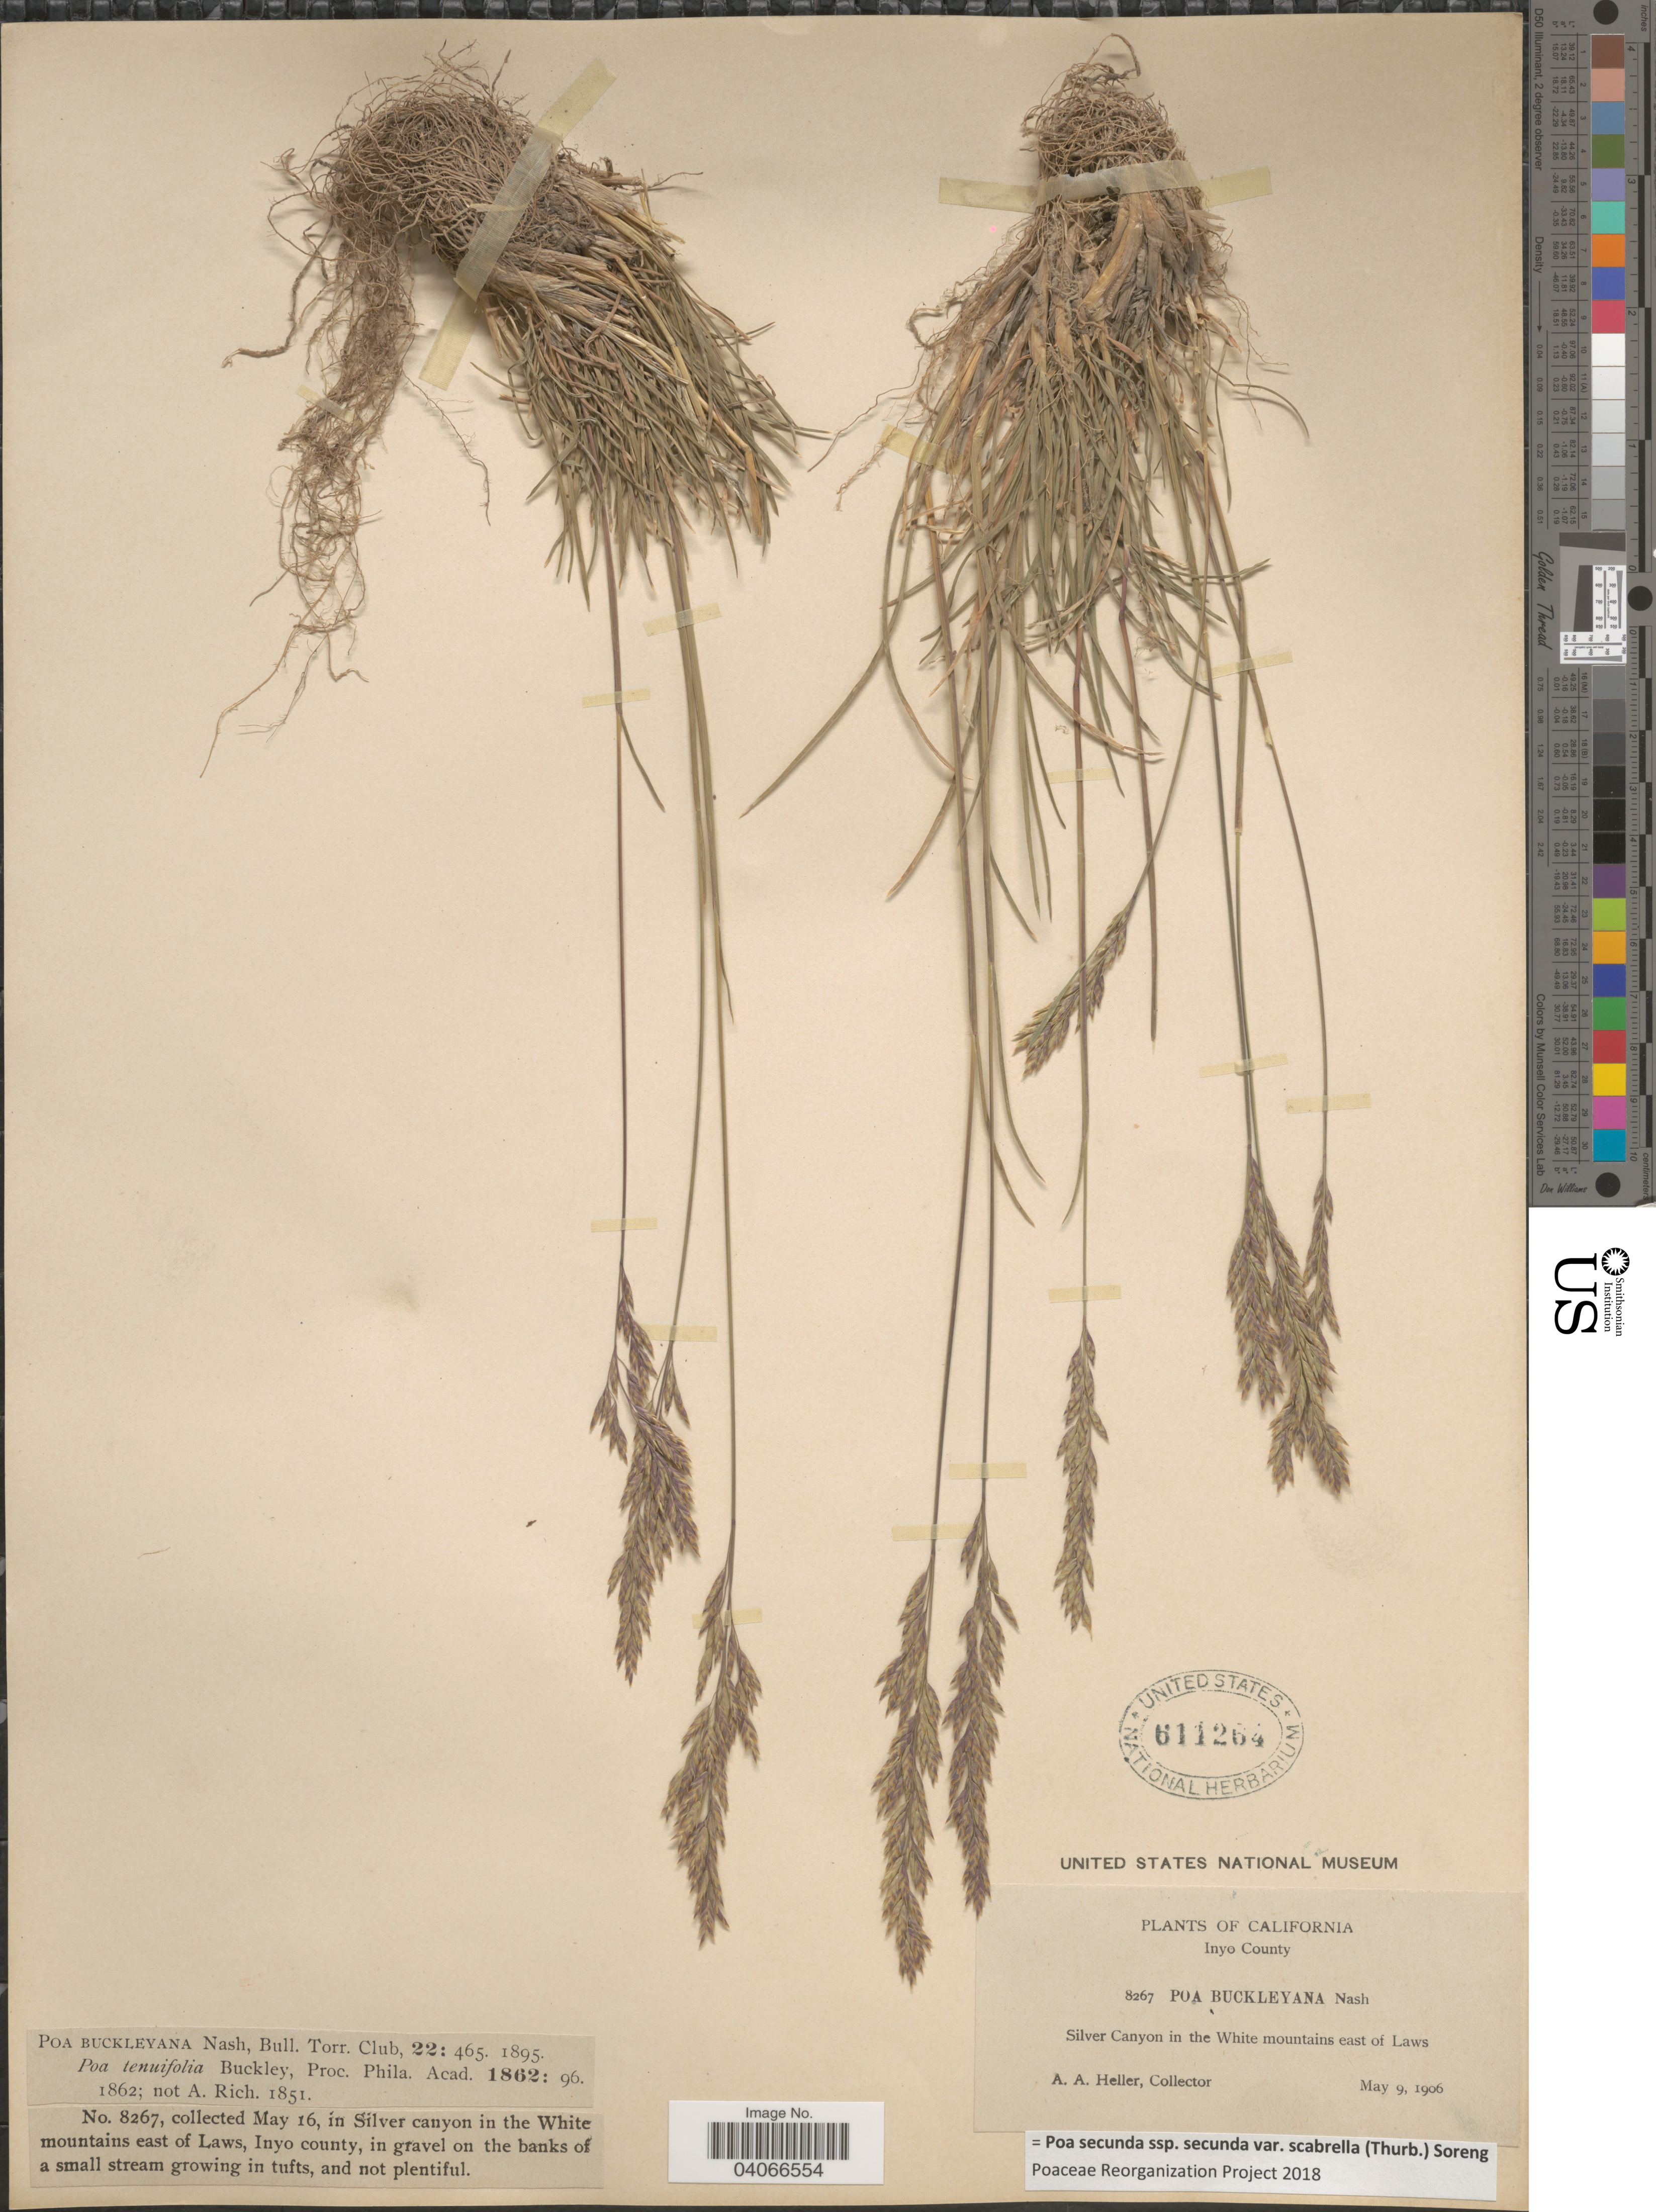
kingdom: Plantae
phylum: Tracheophyta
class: Liliopsida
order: Poales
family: Poaceae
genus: Poa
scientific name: Poa secunda subsp. secunda var. scabrella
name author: (Thurb.) Soreng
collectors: A. A. Heller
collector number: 8267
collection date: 1906-05-09/1906-05-16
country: United States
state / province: California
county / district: Inyo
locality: Inyo County. SIlver Canyon in the White mountains east of Laws.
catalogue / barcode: US 611264